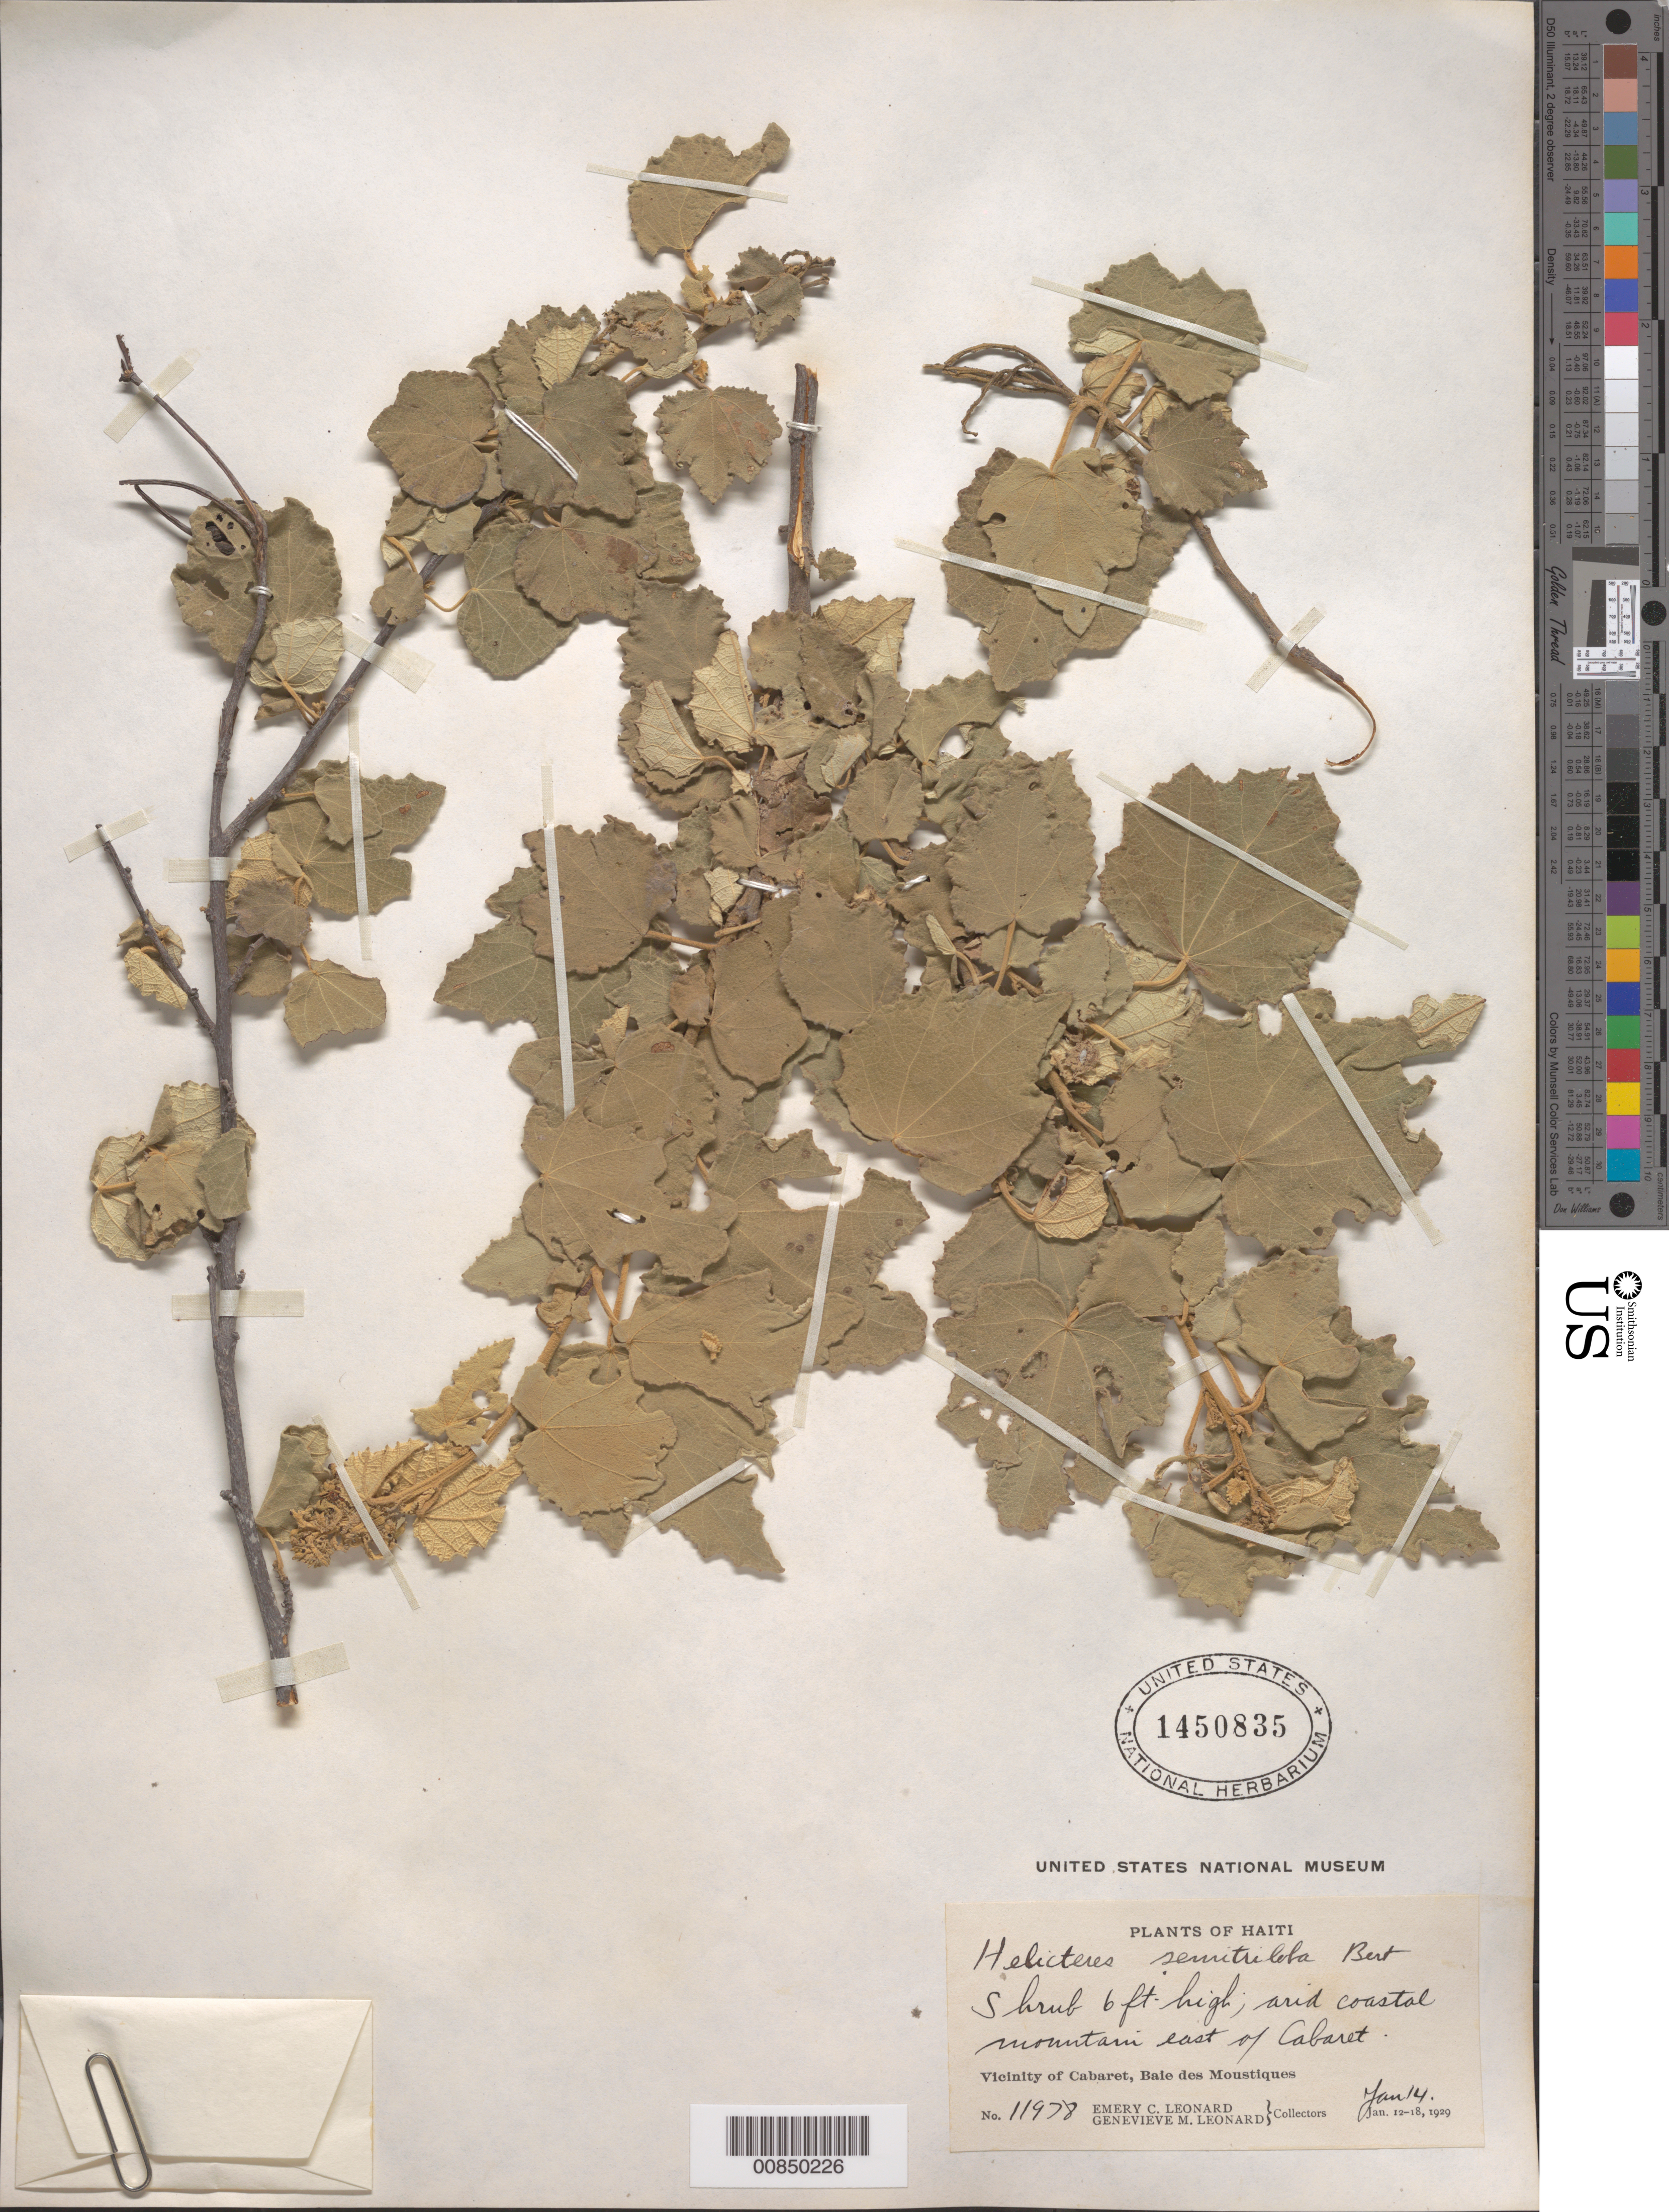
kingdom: Plantae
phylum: Tracheophyta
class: Magnoliopsida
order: Malvales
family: Malvaceae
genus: Helicteres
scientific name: Helicteres semitriloba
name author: Bertero ex DC.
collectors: E. C. Leonard & G. M. Leonard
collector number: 11978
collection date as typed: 14 Jan 1929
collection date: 1929-01-14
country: Haiti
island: Hispaniola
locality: Vicinity of Cabaret, Baie des Moustiques, E of town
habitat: Arid coastal mountain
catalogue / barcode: US 1450835